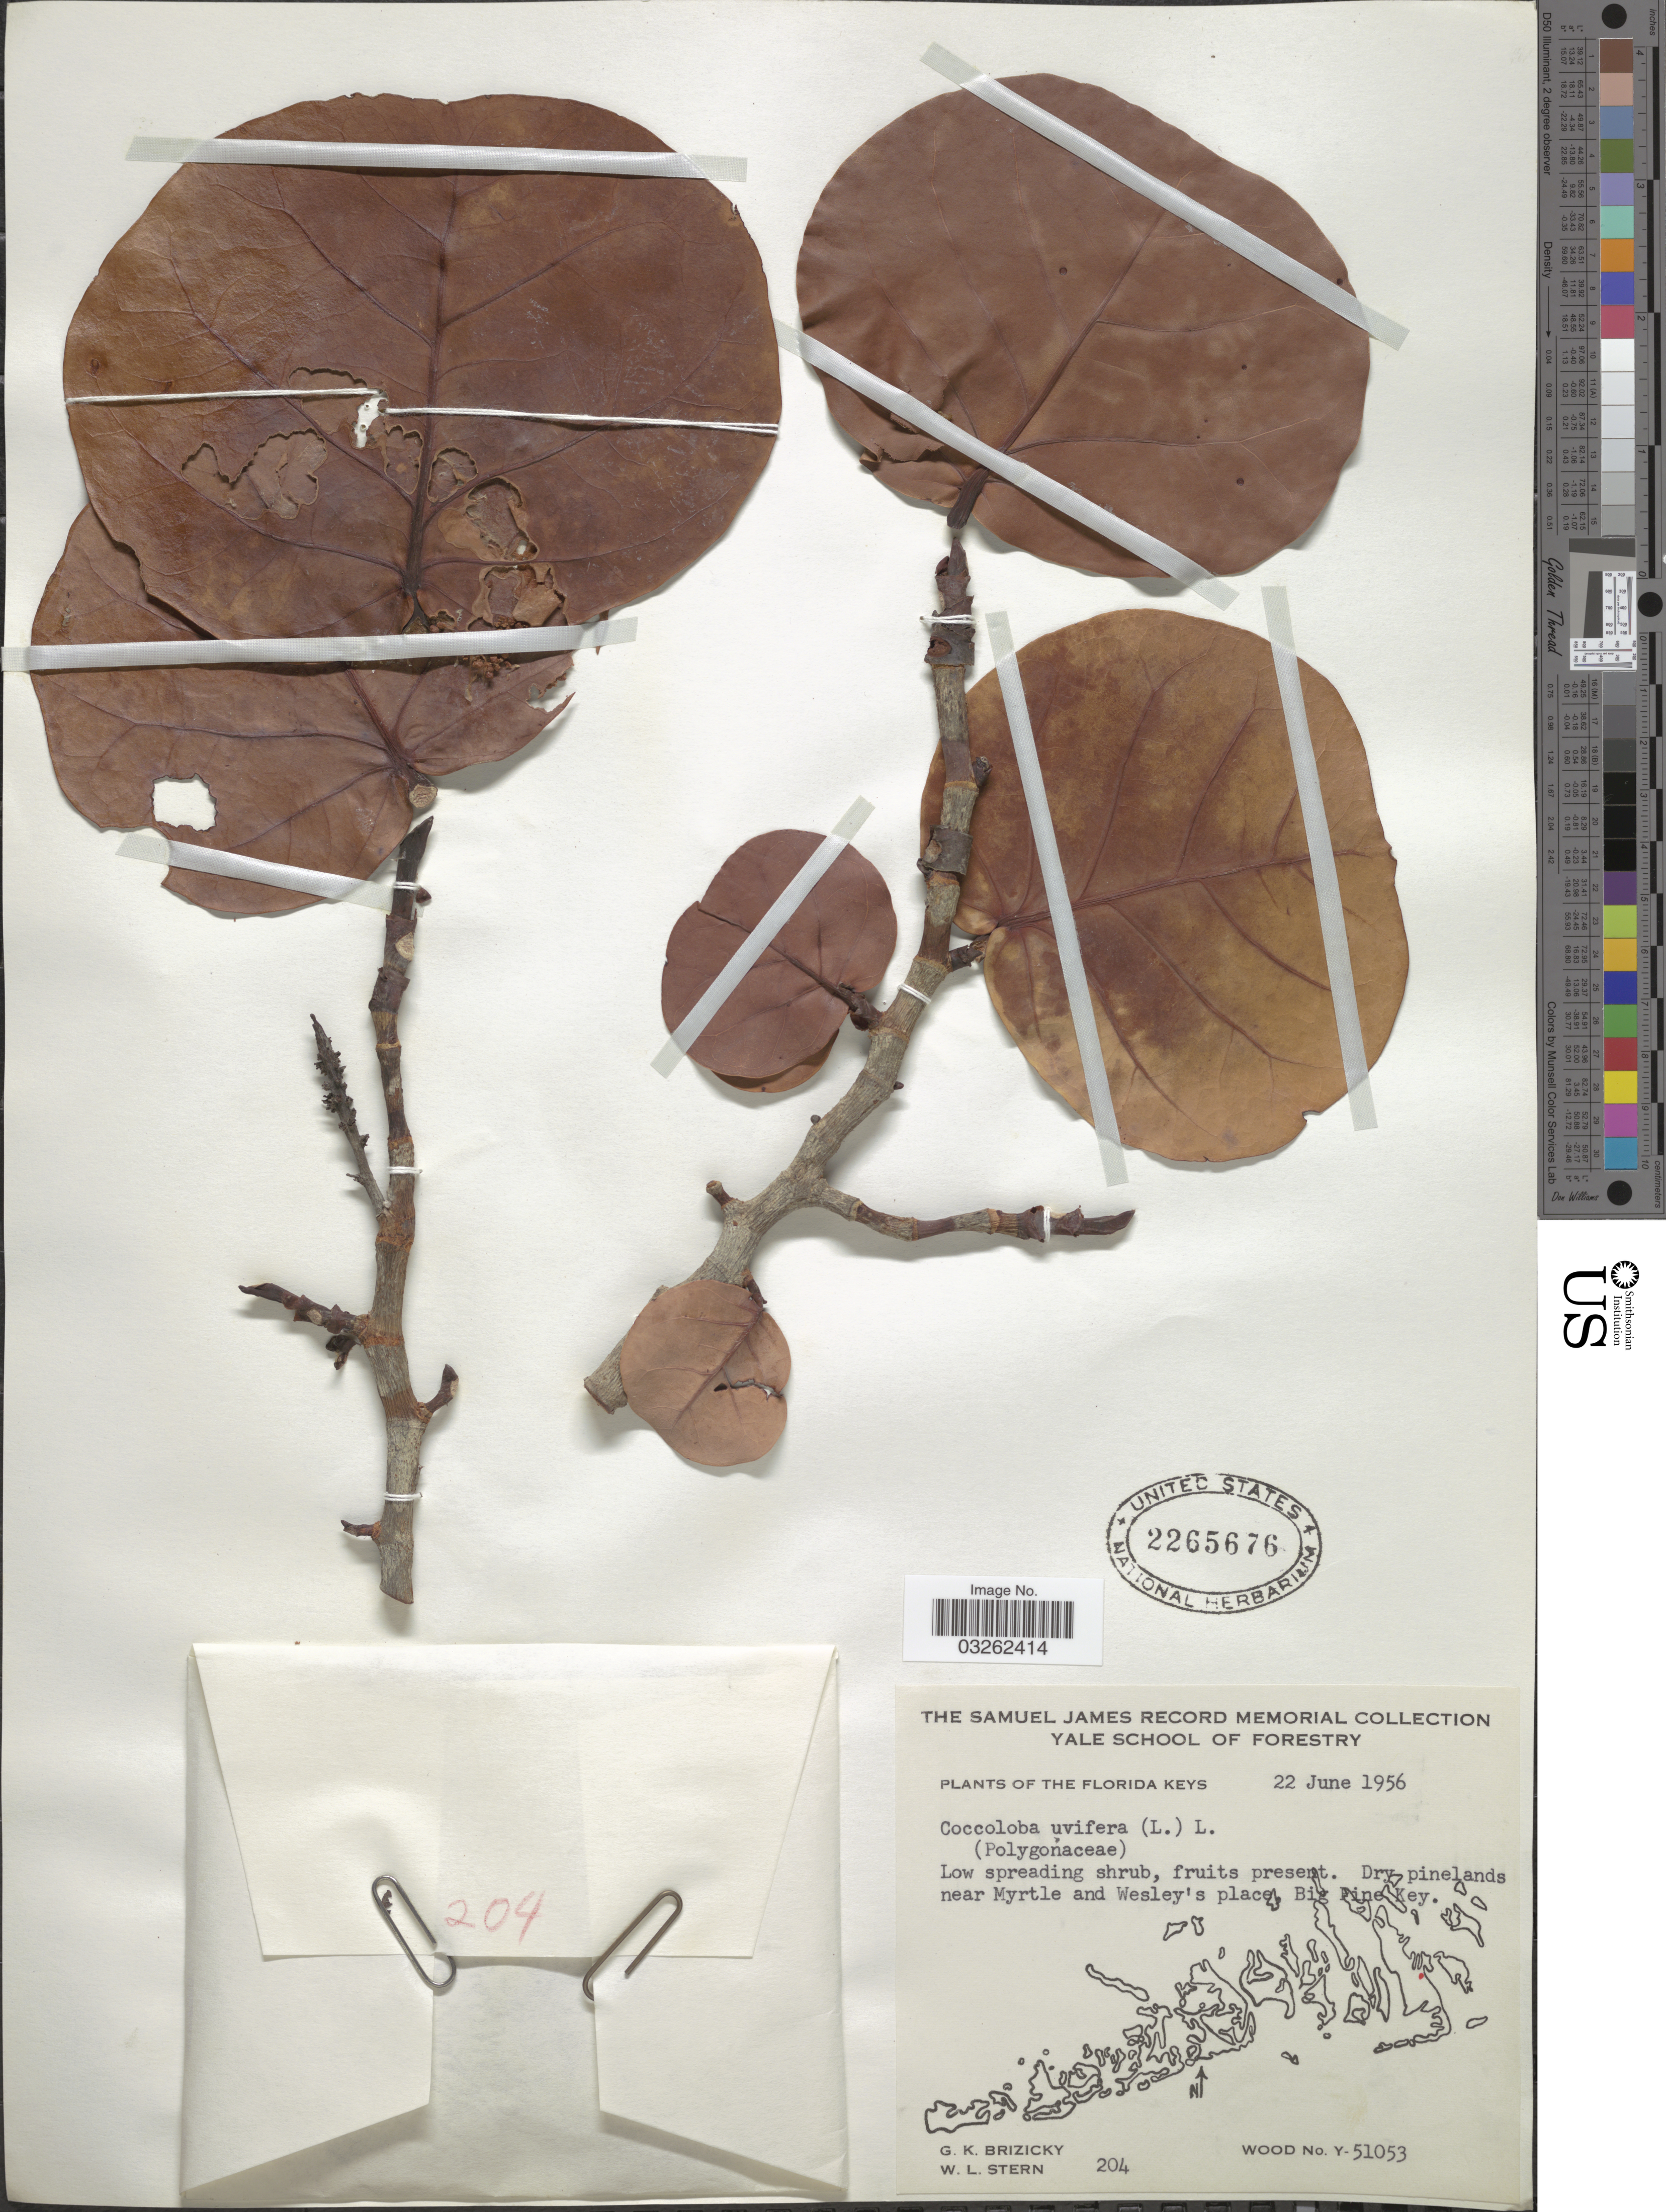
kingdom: Plantae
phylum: Tracheophyta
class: Magnoliopsida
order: Caryophyllales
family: Polygonaceae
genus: Coccoloba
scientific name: Coccoloba uvifera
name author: L.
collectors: G. K. Brizicky & W. L. Stern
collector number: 204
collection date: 1956-06-22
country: United States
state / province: Florida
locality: Florida Keys. Dry pinelands near Myrtle and Wesley's place, Big Pine Key.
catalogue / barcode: US 2265676